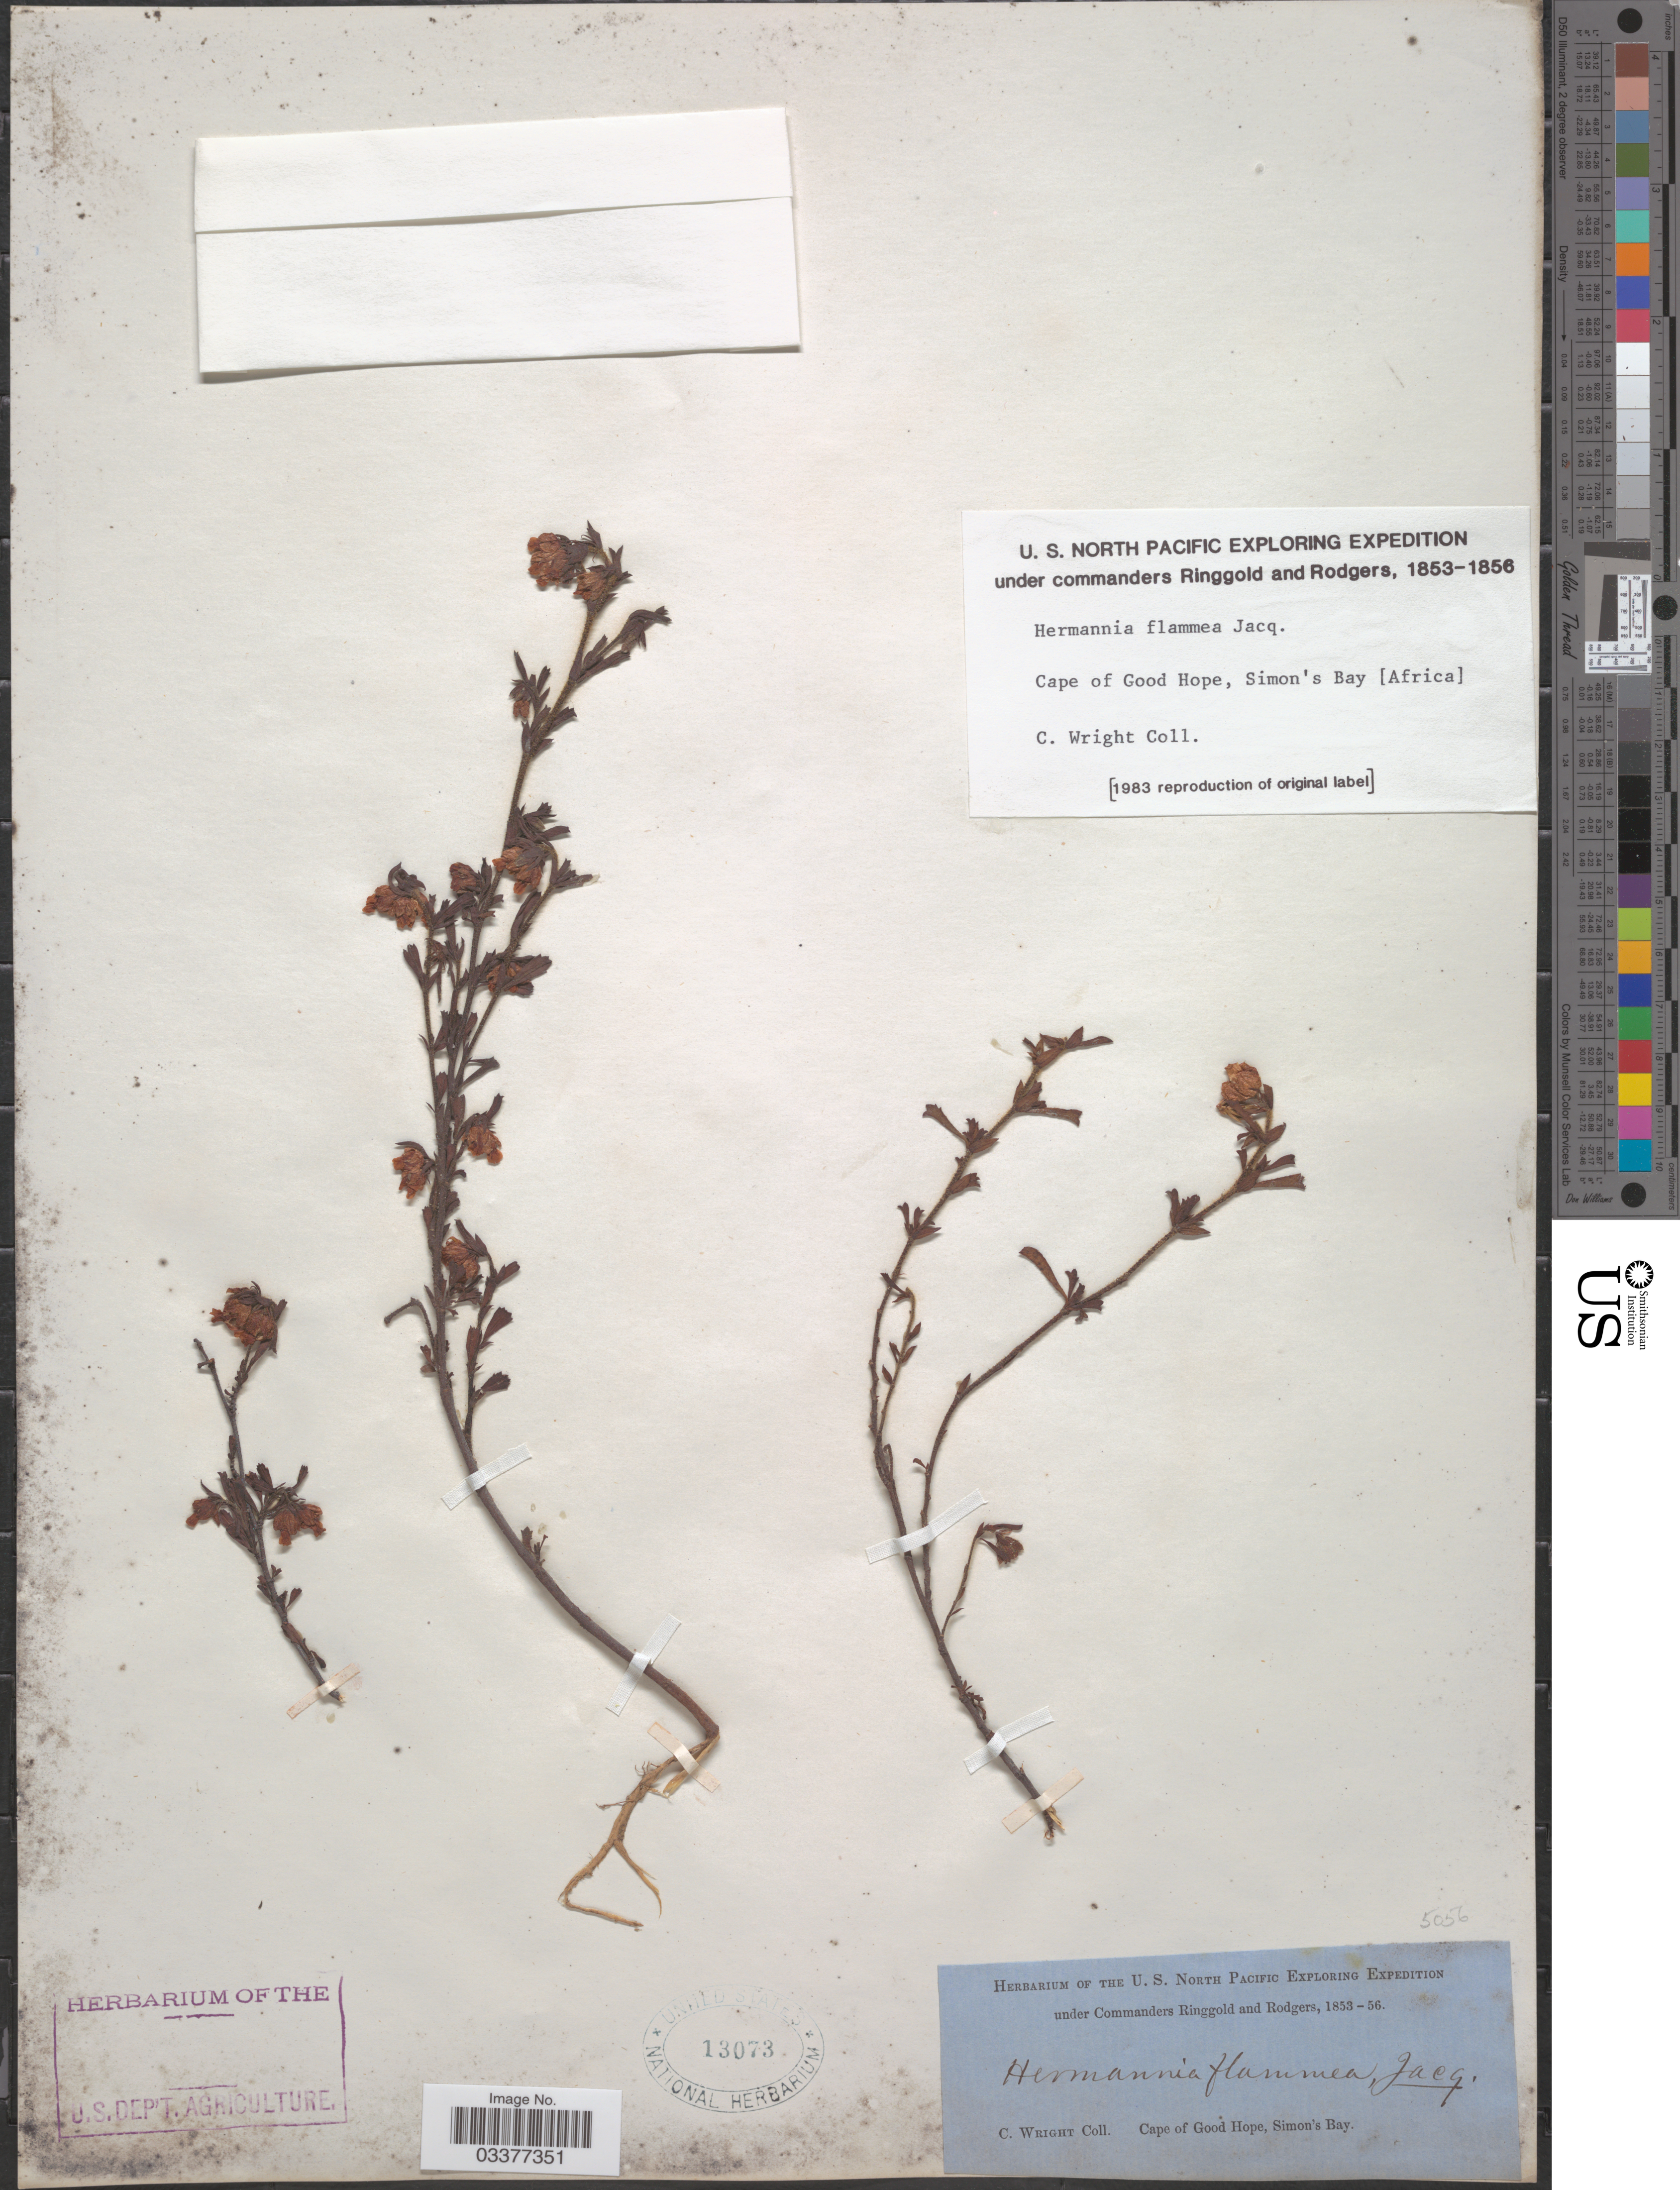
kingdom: Plantae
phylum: Tracheophyta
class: Magnoliopsida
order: Malvales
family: Malvaceae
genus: Hermannia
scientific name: Hermannia flammea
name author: Jacq.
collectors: C. Wright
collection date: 1853/1856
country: South Africa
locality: Cape of Good Hope, Simon's Bay [Africa].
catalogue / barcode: US 13073